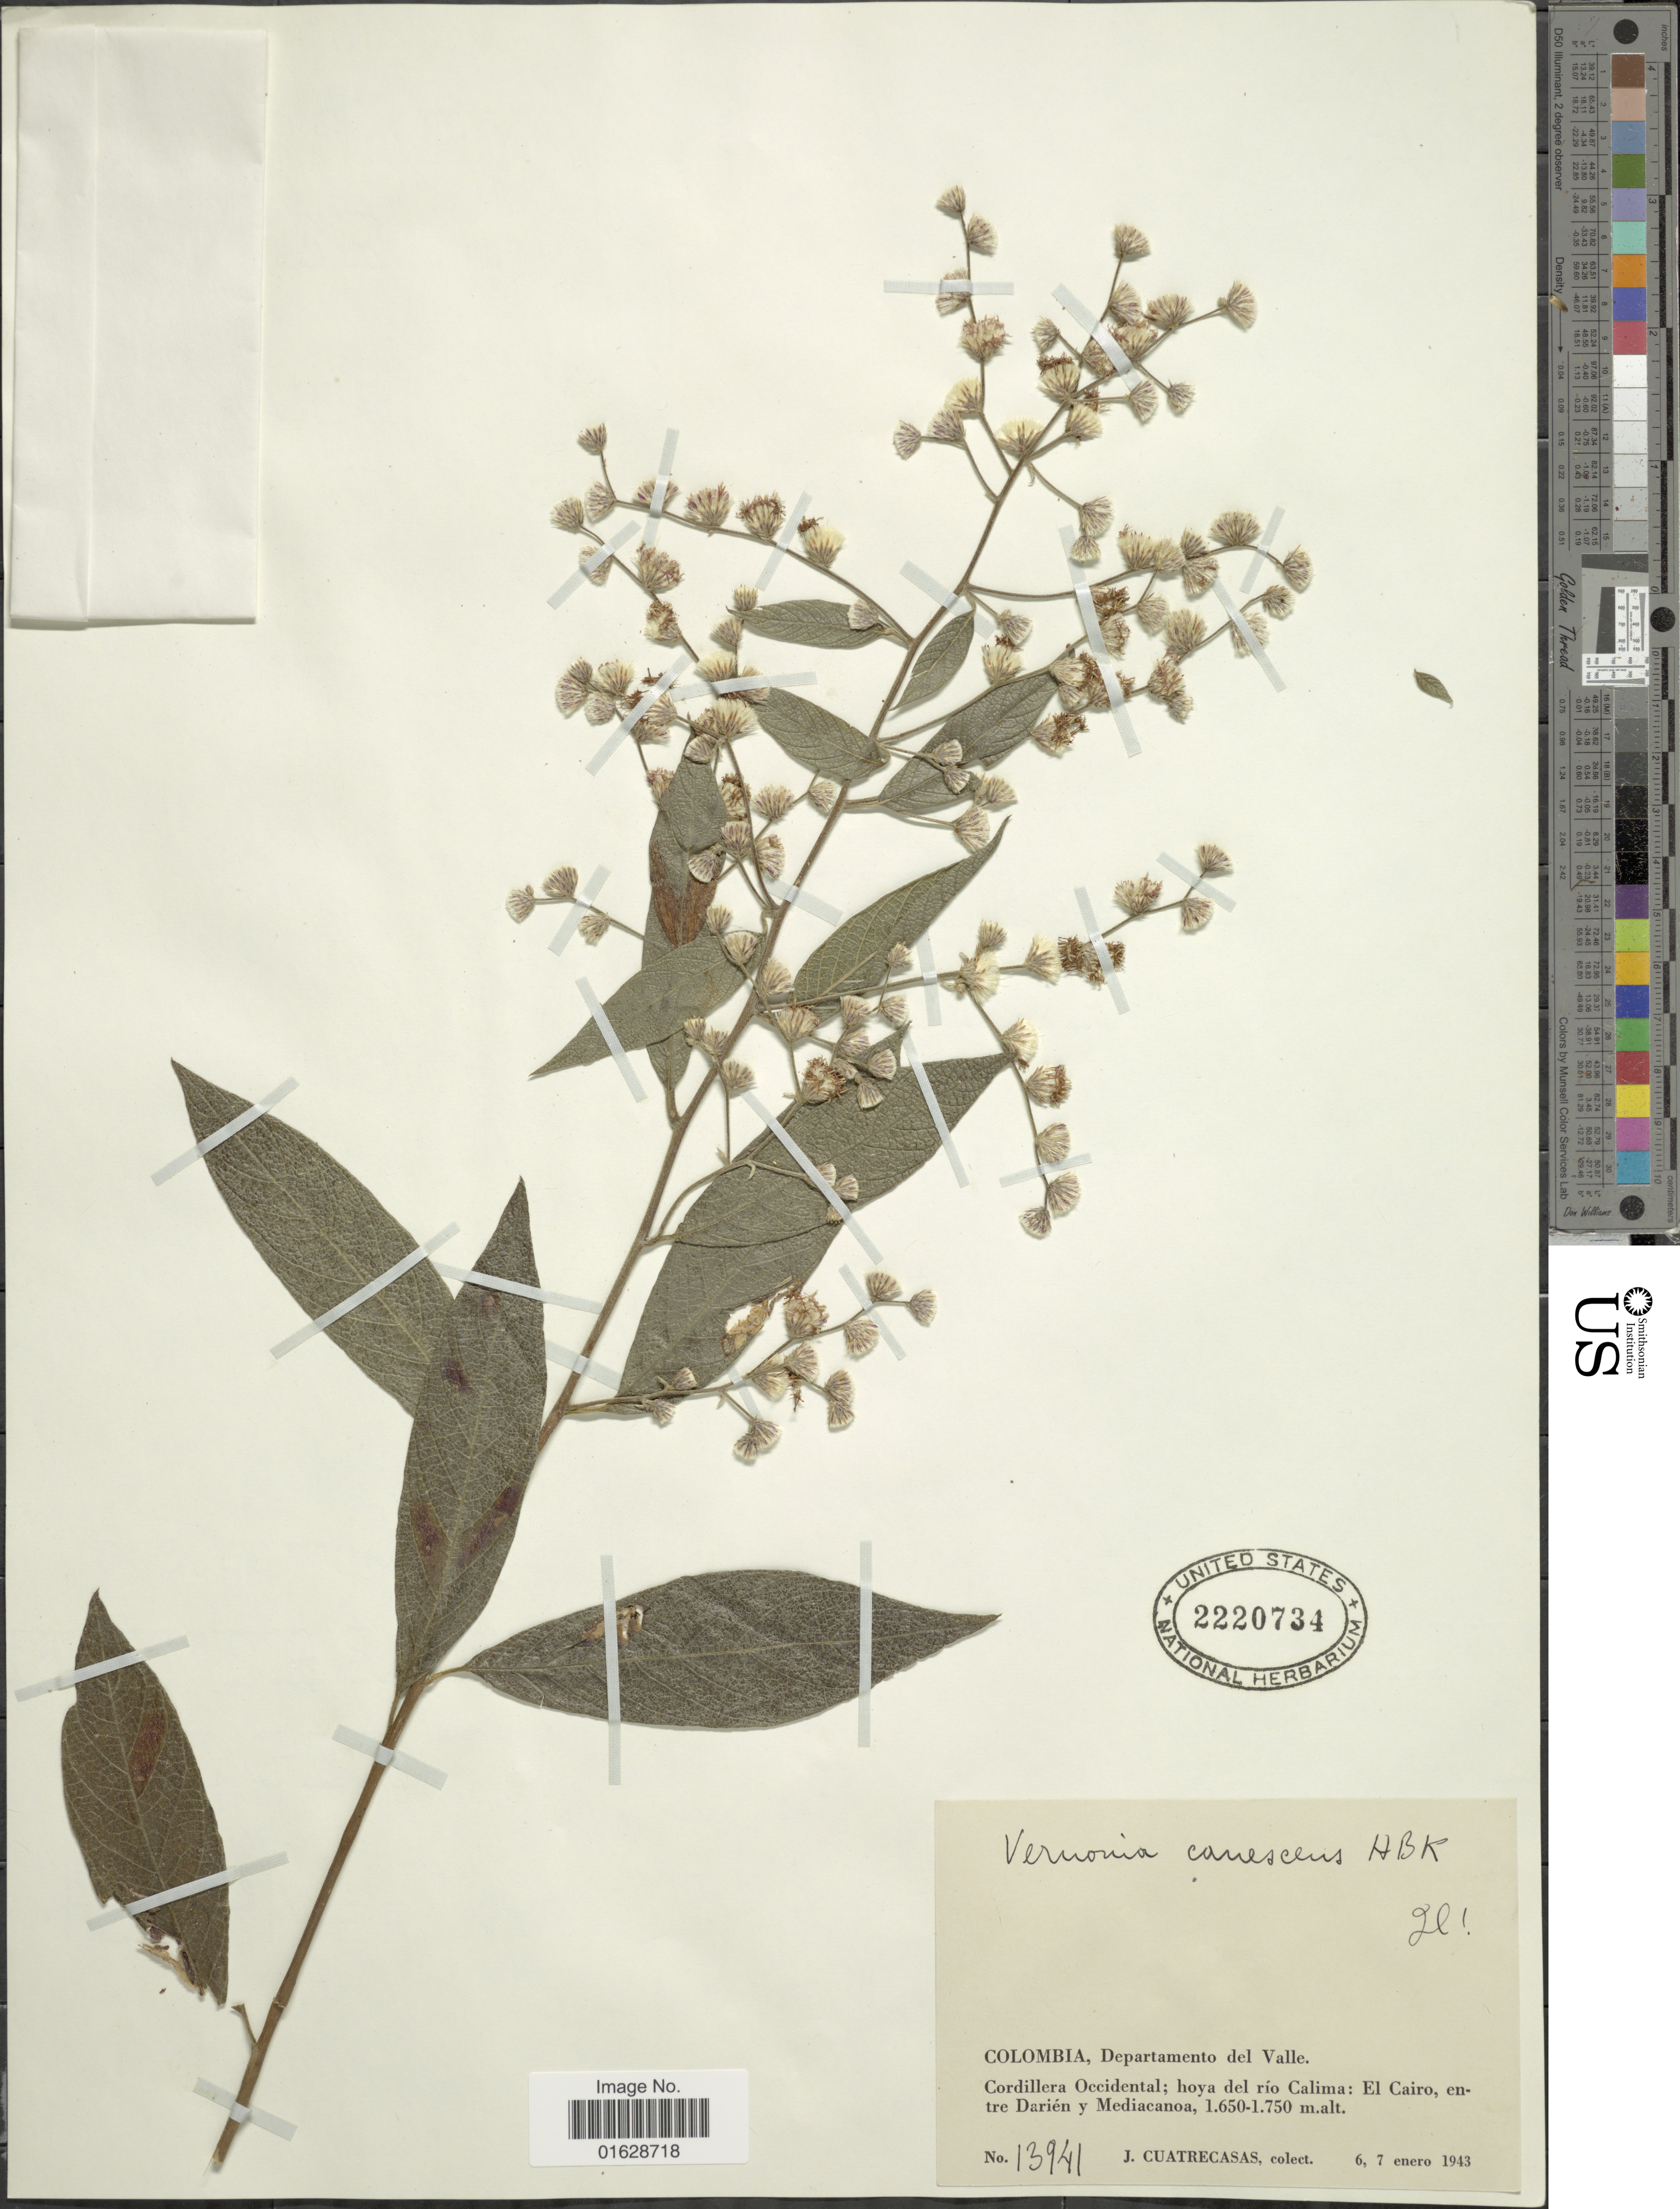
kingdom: Plantae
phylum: Tracheophyta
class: Magnoliopsida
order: Asterales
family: Asteraceae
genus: Lepidaploa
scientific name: Lepidaploa canescens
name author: (Kunth) H. Rob.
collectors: J. Cuatrecasas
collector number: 13941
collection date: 1943-01-06/1943-01-07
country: Colombia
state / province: Valle del Cauca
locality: Colombia, Departamento del Valle. Cordillera Occidental; hoya del rio Calima: El Cairo, entre Darien y Mediacanoa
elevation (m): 1650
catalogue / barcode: US 2220734